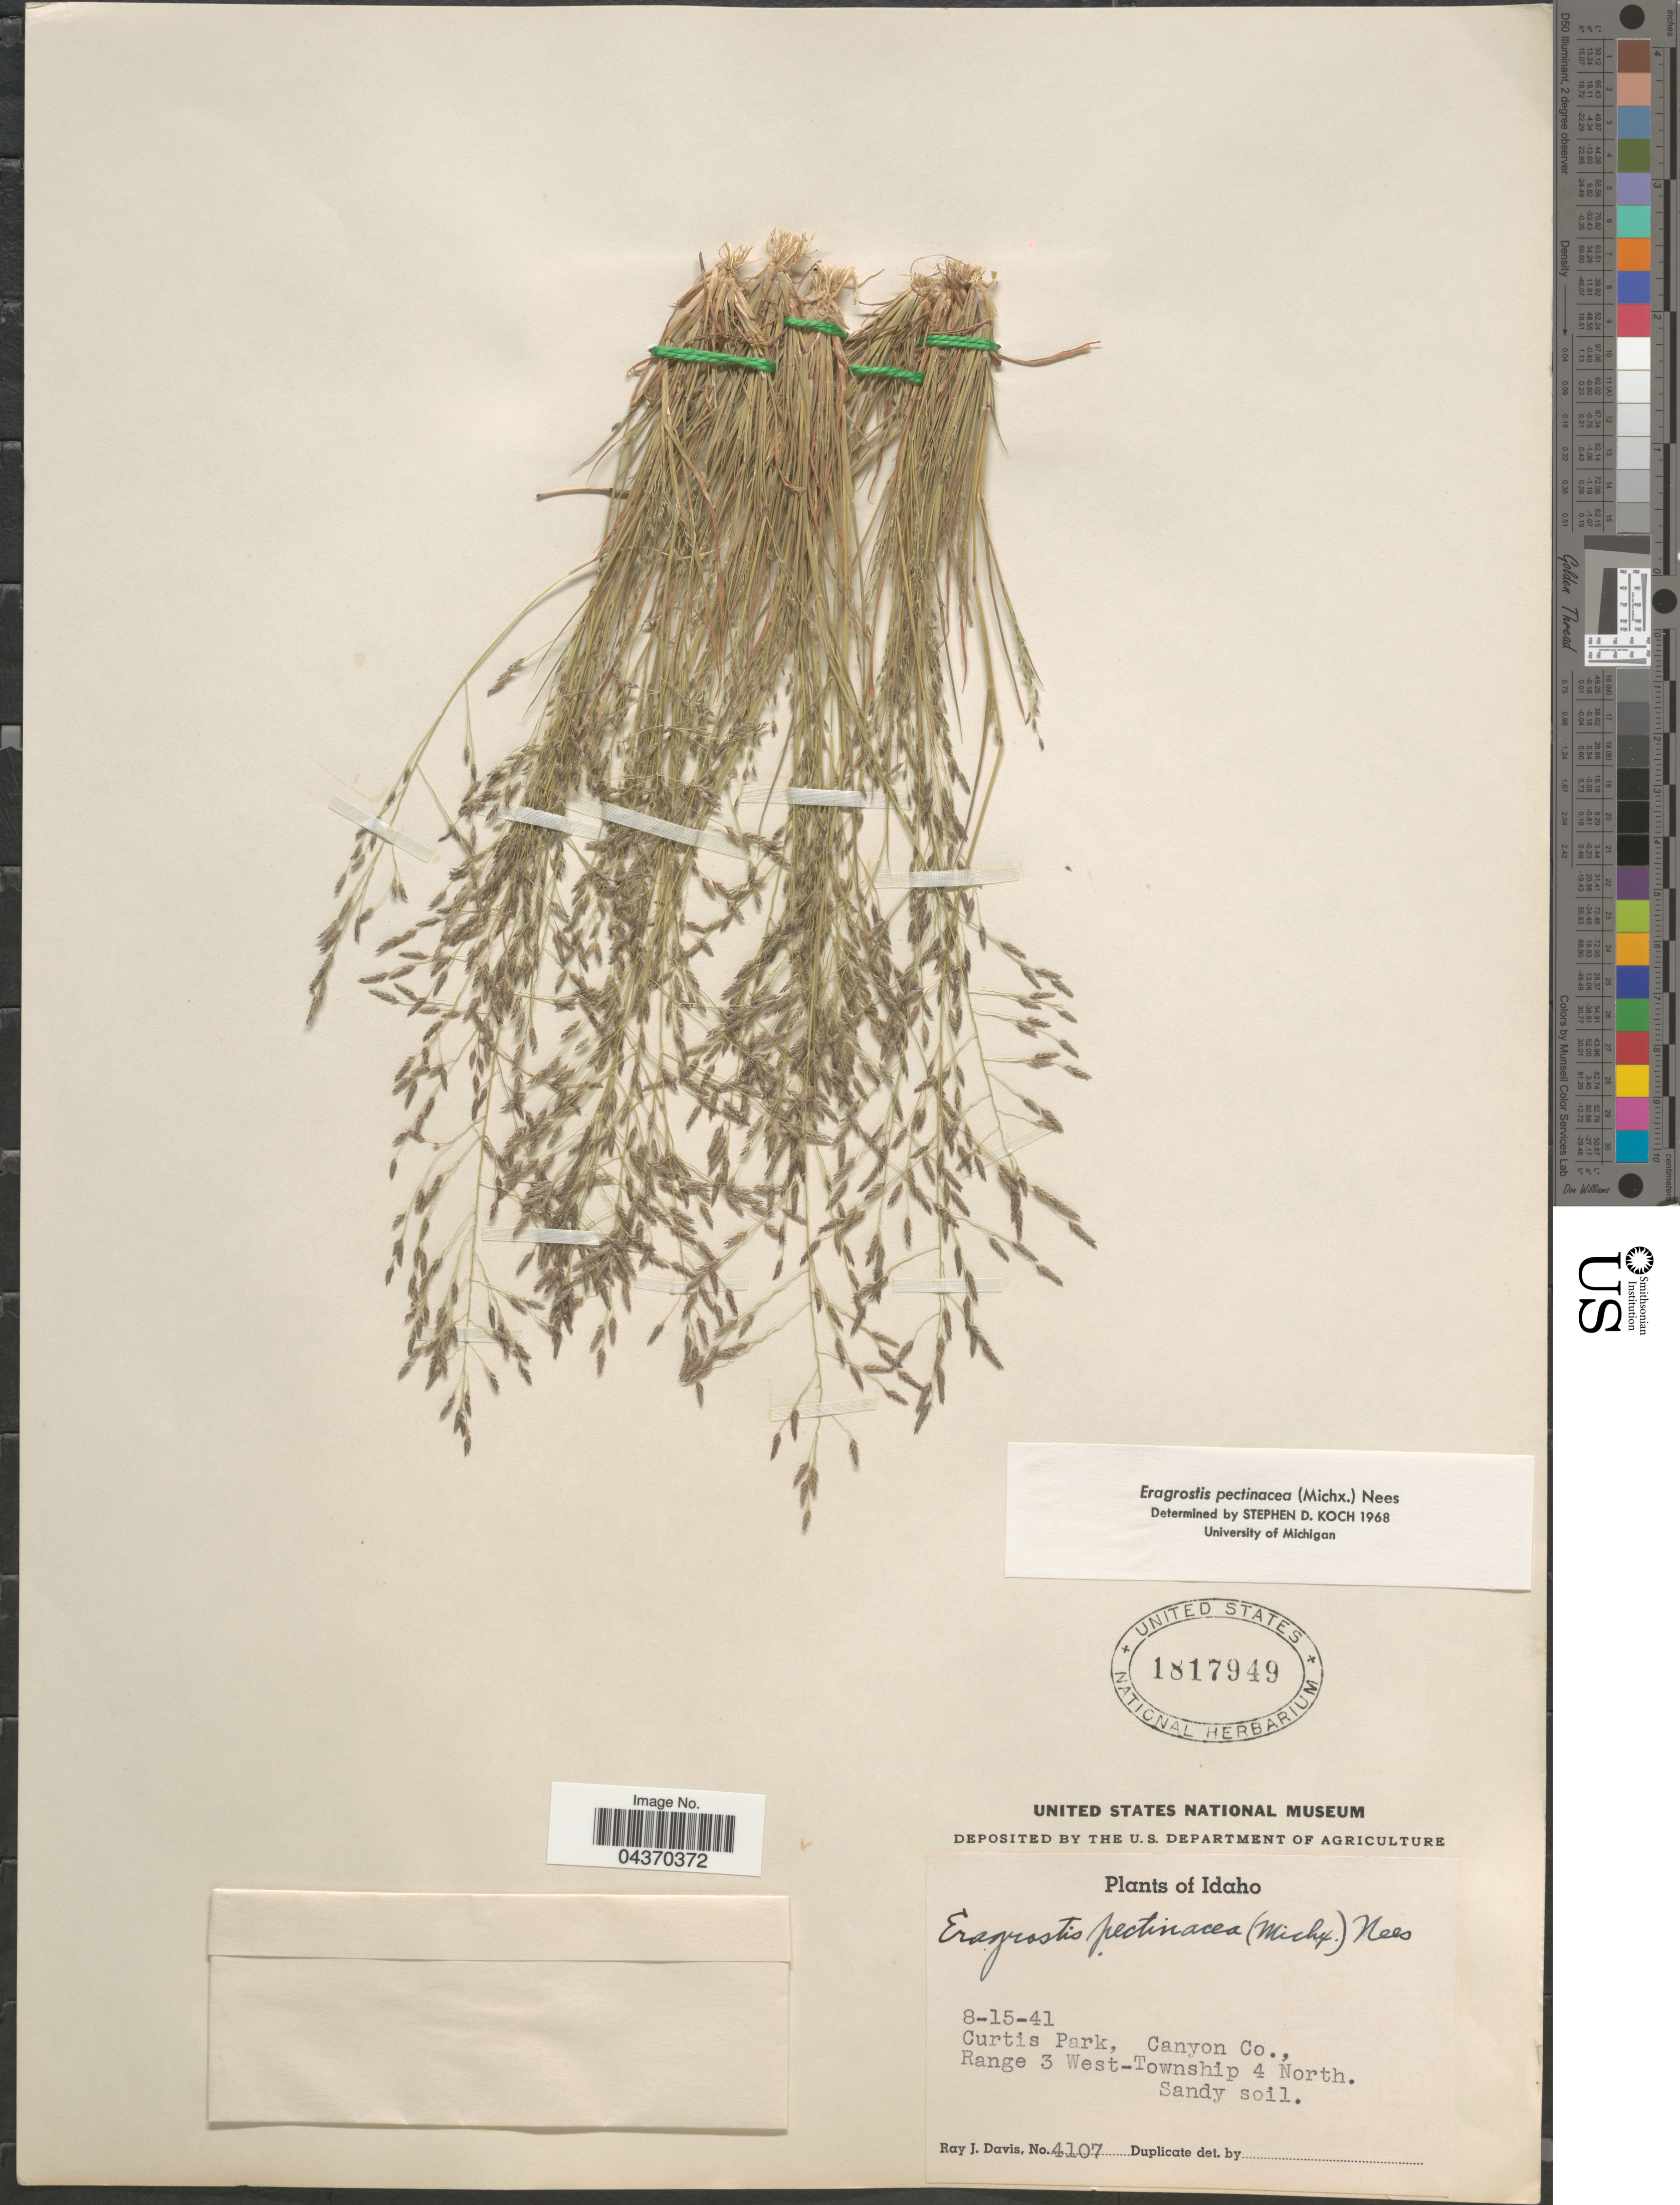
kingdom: Plantae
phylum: Tracheophyta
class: Liliopsida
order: Poales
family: Poaceae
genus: Eragrostis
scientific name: Eragrostis pectinacea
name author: (Michx.) Nees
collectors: R. Davis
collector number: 4107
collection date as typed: Transcribed d/m/y: 15/8/41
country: United States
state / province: Idaho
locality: Curtis Park, Canyon Co., Range 3 West-Township 4 North.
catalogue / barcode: US 1817949